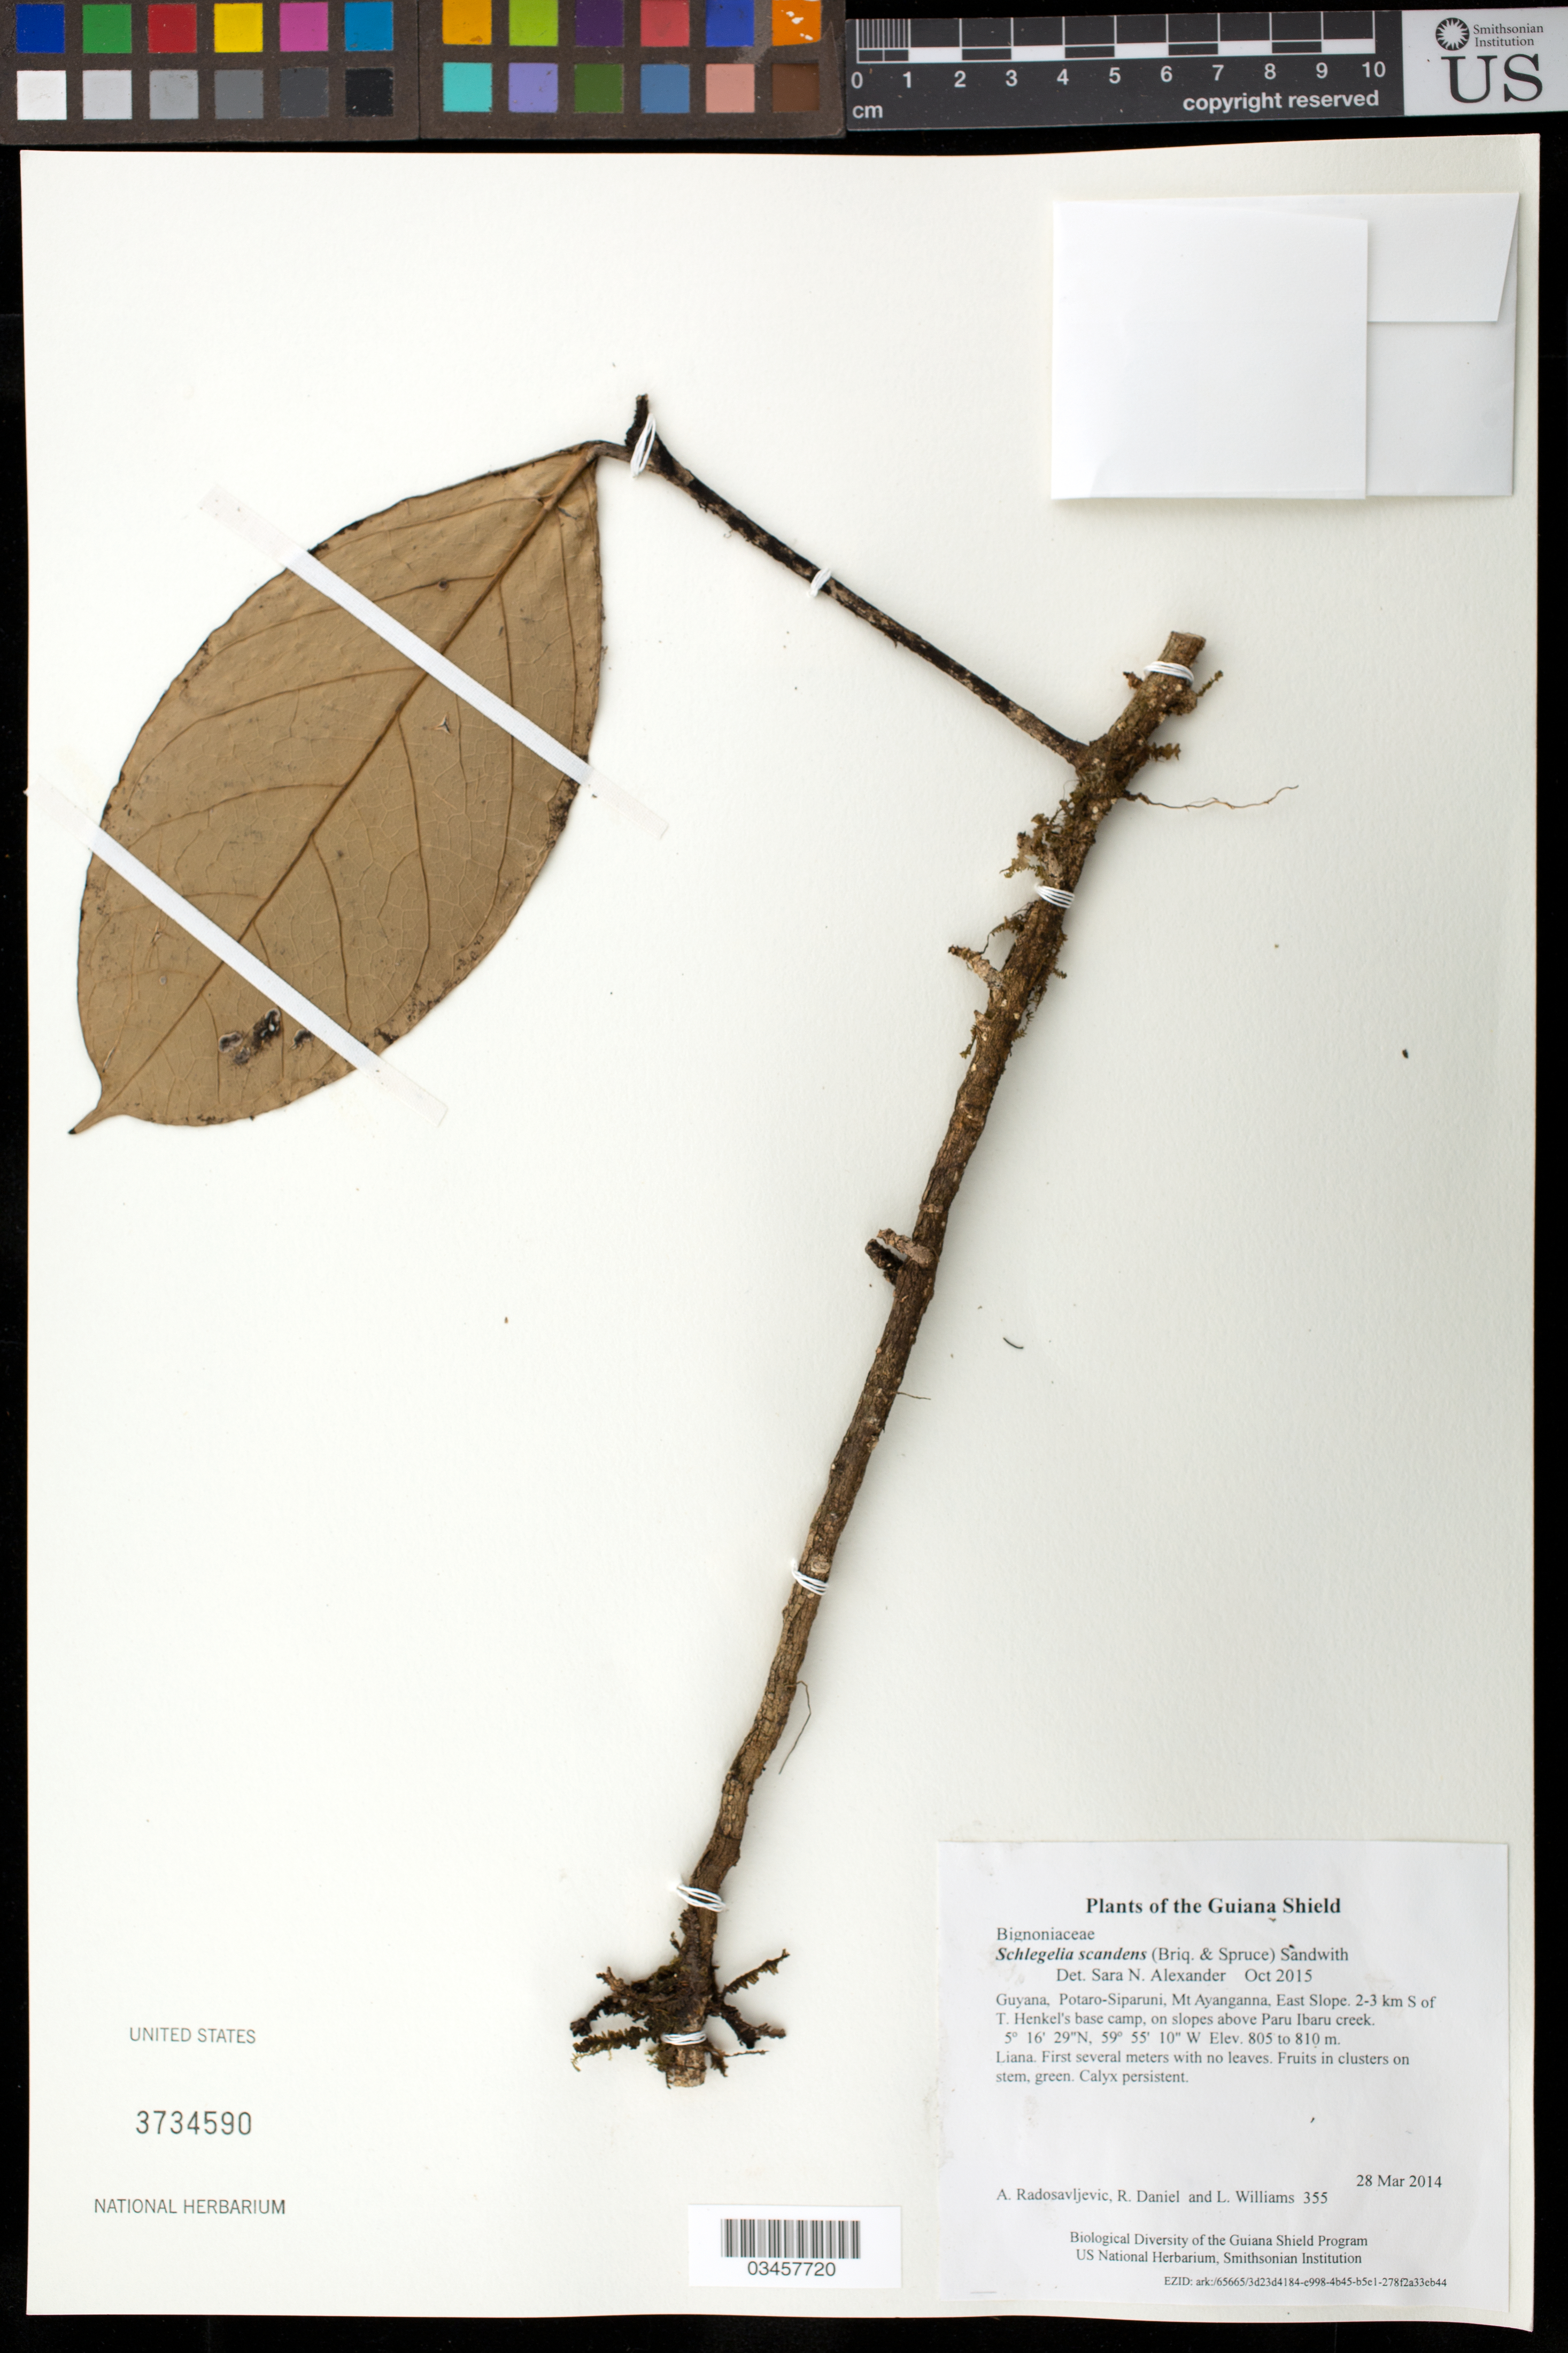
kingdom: Plantae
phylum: Tracheophyta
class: Magnoliopsida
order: Lamiales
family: Schlegeliaceae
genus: Schlegelia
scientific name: Schlegelia scandens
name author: (Briq. & Spruce) Sandwith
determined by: Alexander, S. N.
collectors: A. Radosavljevic, R. Daniel & L. Williams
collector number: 355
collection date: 2014-03-28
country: Guyana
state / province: Potaro-Siparuni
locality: Mt Ayanganna, East Slope. 2-3 km S of T. Henkel's base camp, on slopes above Paru Ibaru creek.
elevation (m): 805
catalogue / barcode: US 3734590